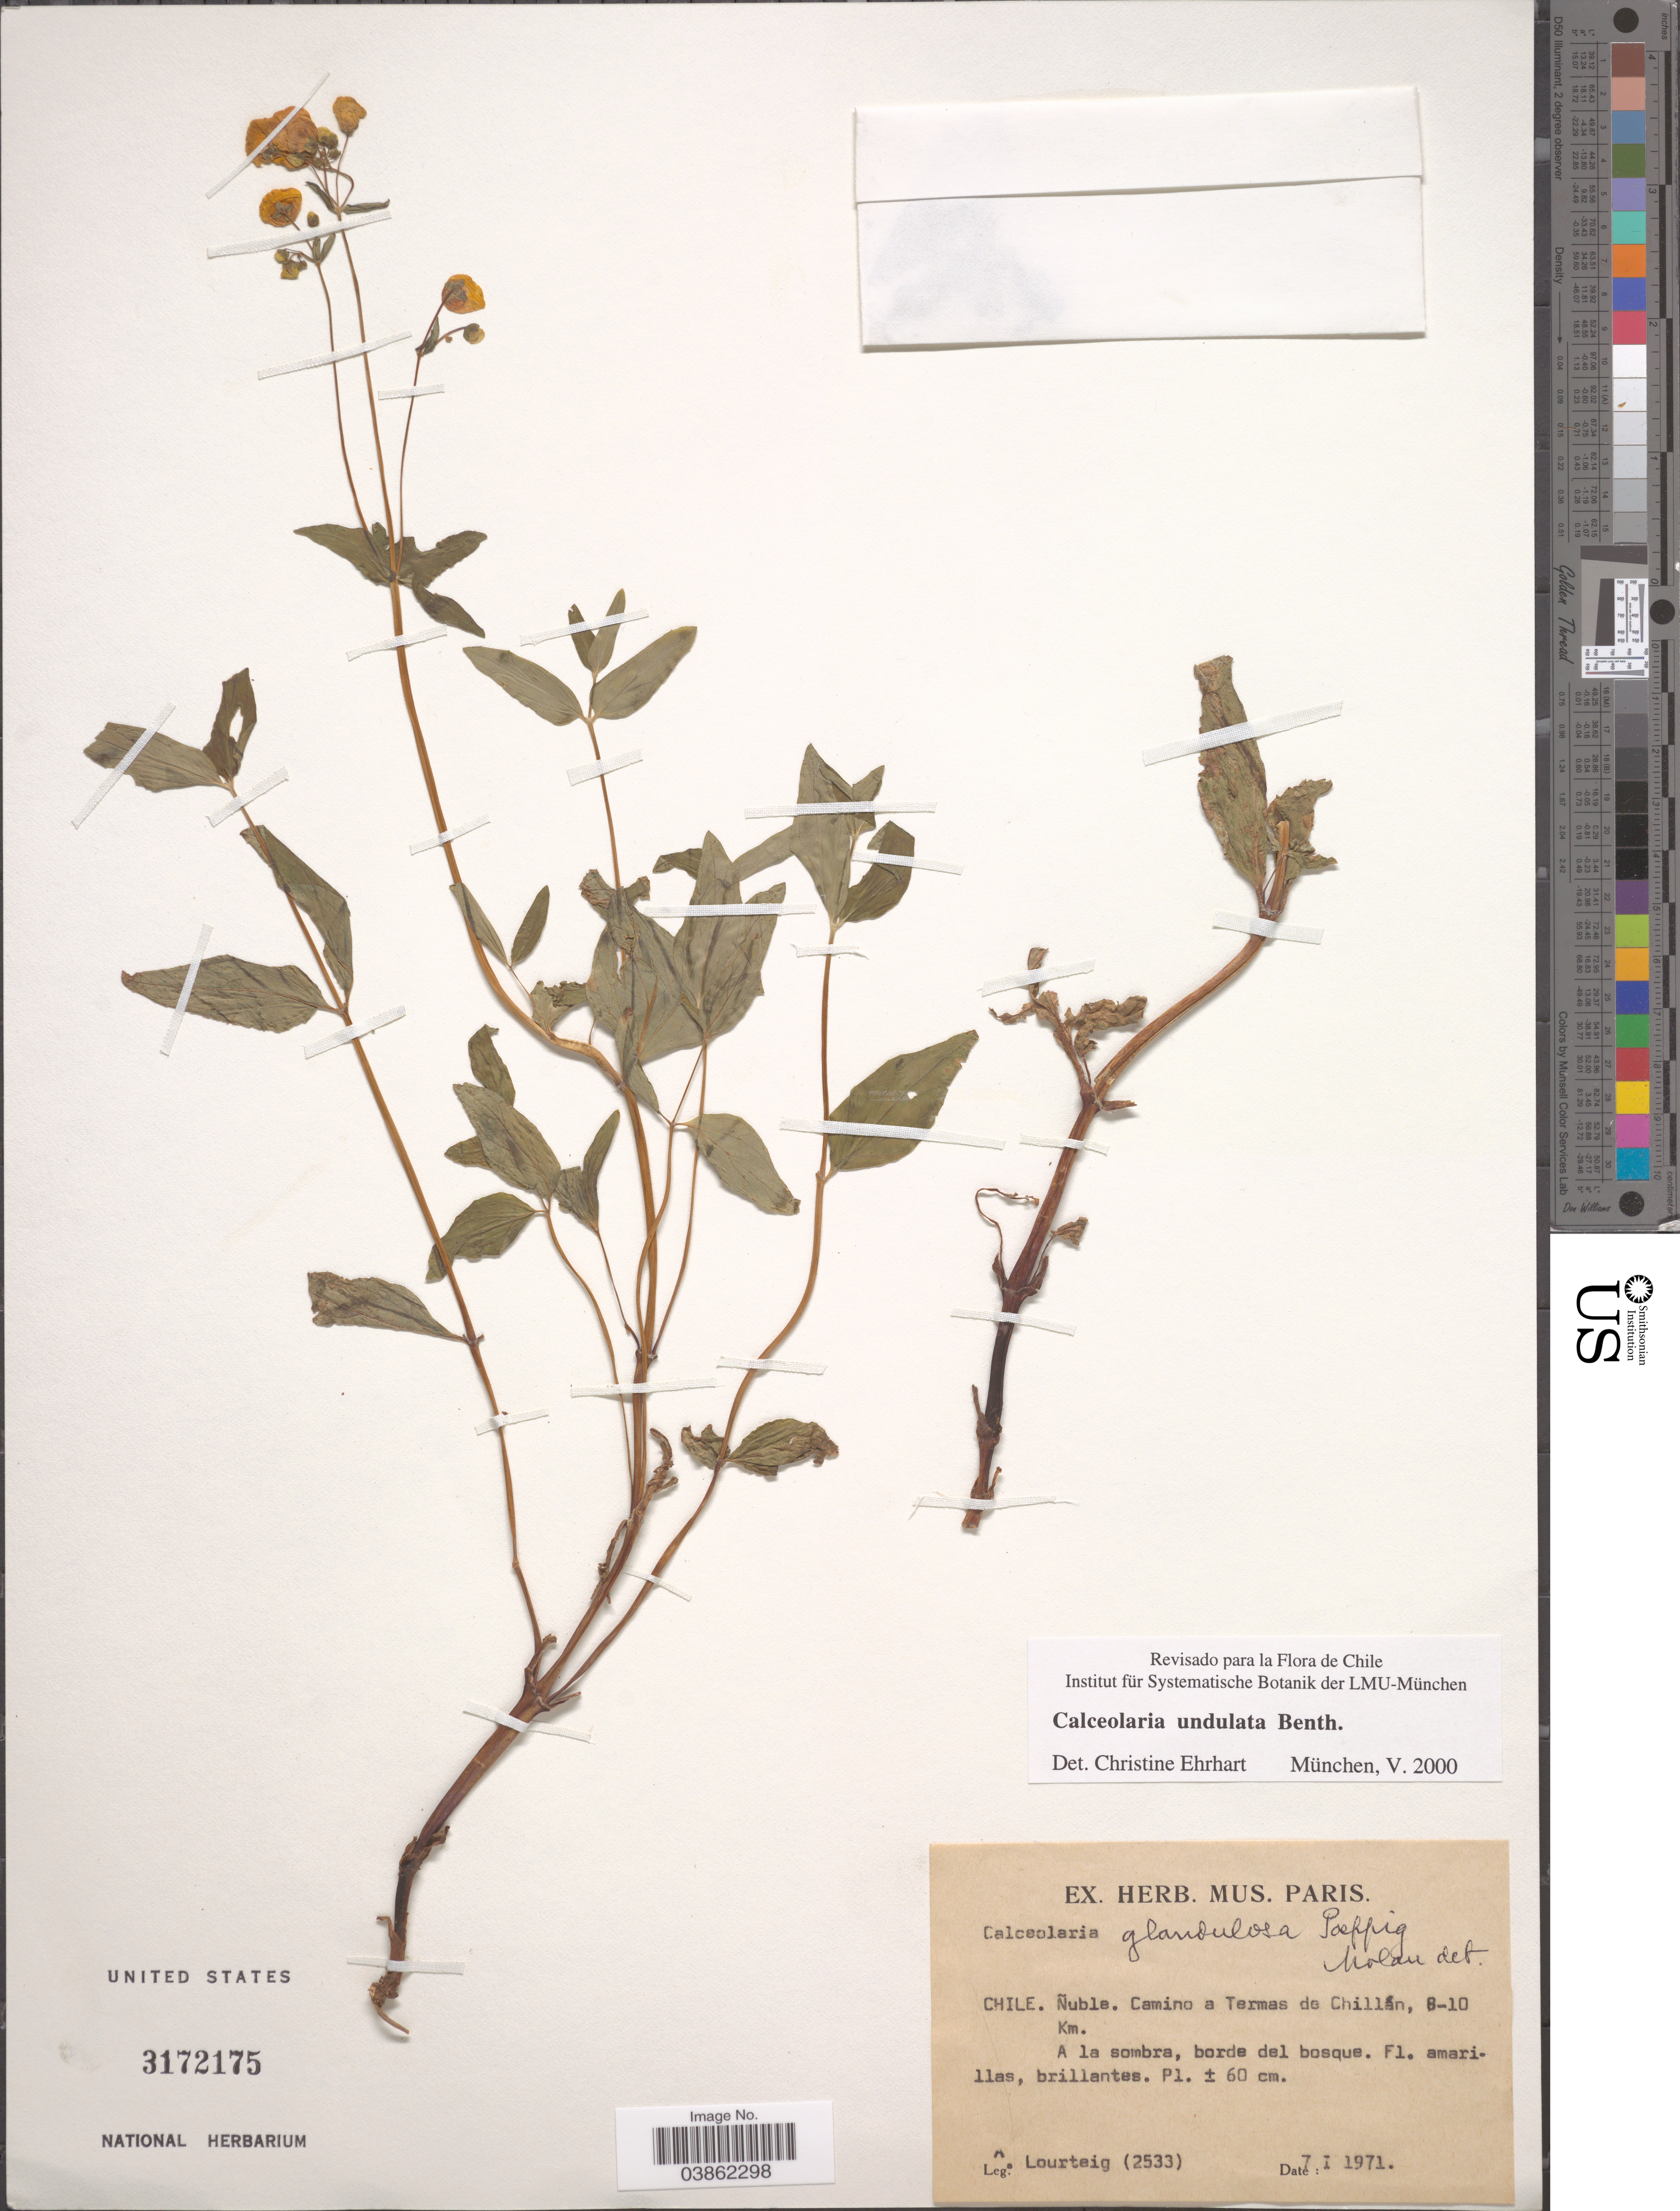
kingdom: Plantae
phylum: Tracheophyta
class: Magnoliopsida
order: Lamiales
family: Calceolariaceae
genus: Calceolaria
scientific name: Calceolaria undulata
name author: Benth.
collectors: A. Lourteig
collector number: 2533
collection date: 1971-01-07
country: Chile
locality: Ñuble. Camino a Termas de Chillán, 8-10 Km.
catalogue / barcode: US 3172175